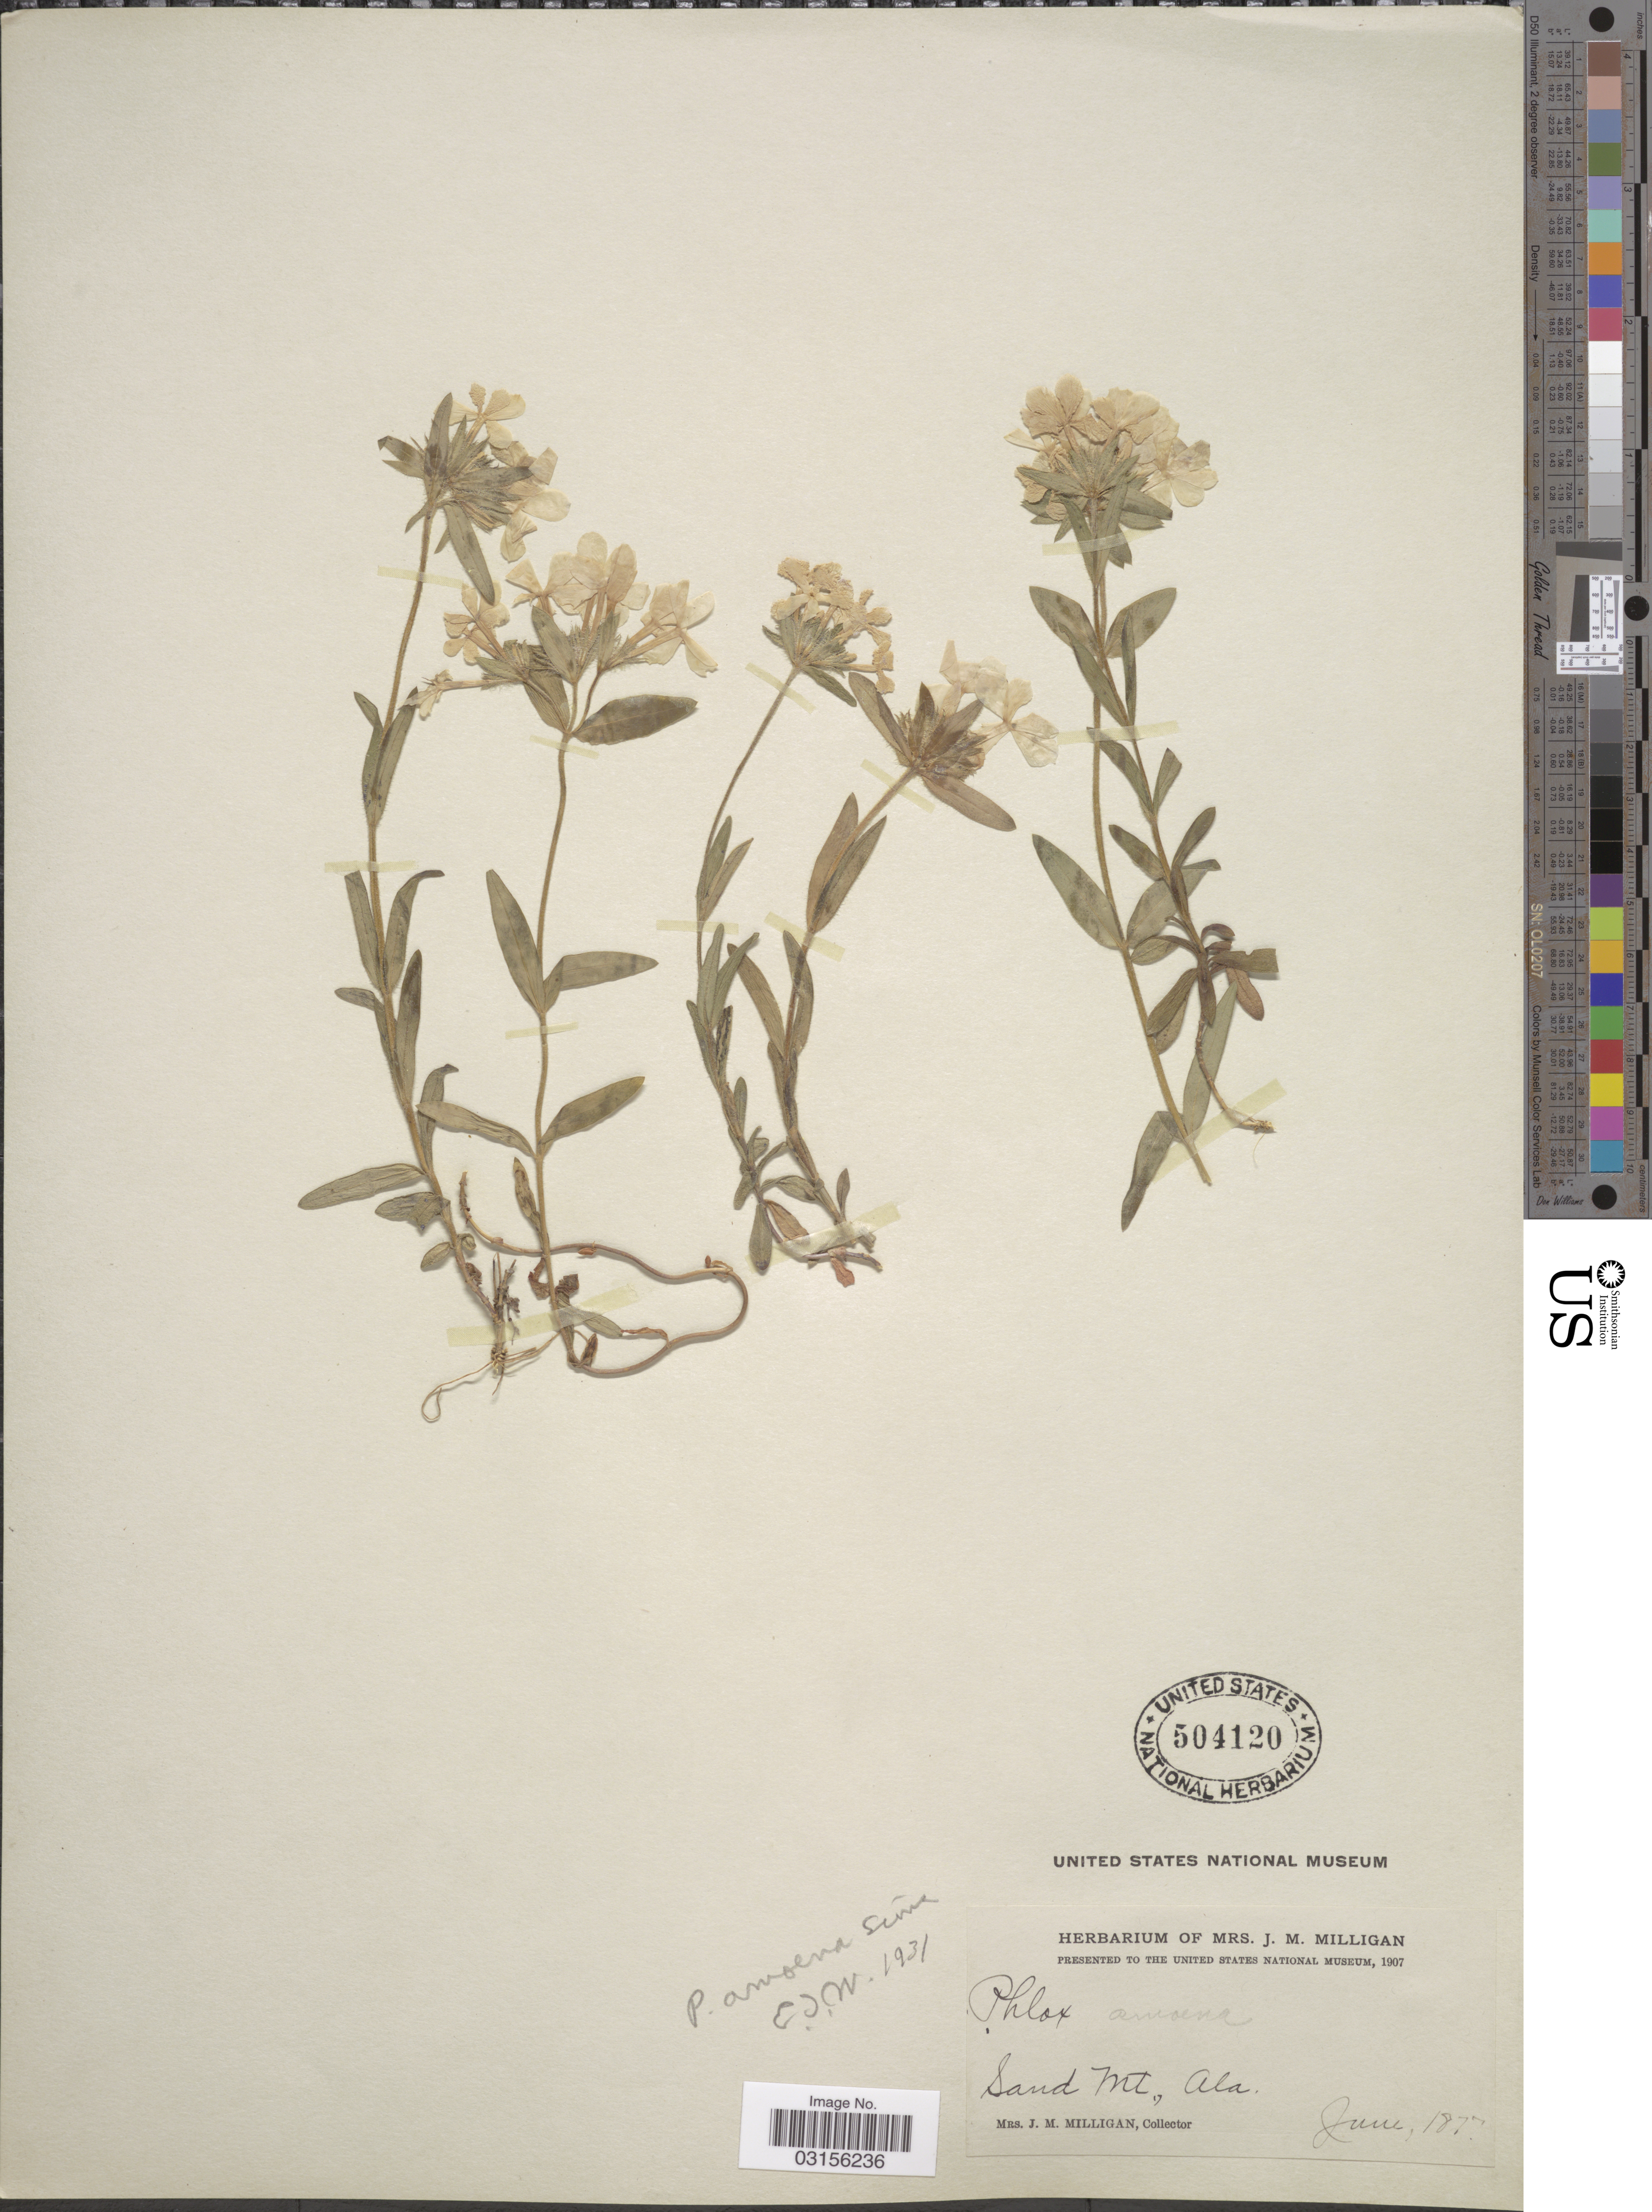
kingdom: Plantae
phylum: Tracheophyta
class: Magnoliopsida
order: Ericales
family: Polemoniaceae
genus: Phlox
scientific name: Phlox amoena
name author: Sims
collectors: J. Milligan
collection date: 1877-06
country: United States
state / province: Alabama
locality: Sand Mt.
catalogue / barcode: US 504120